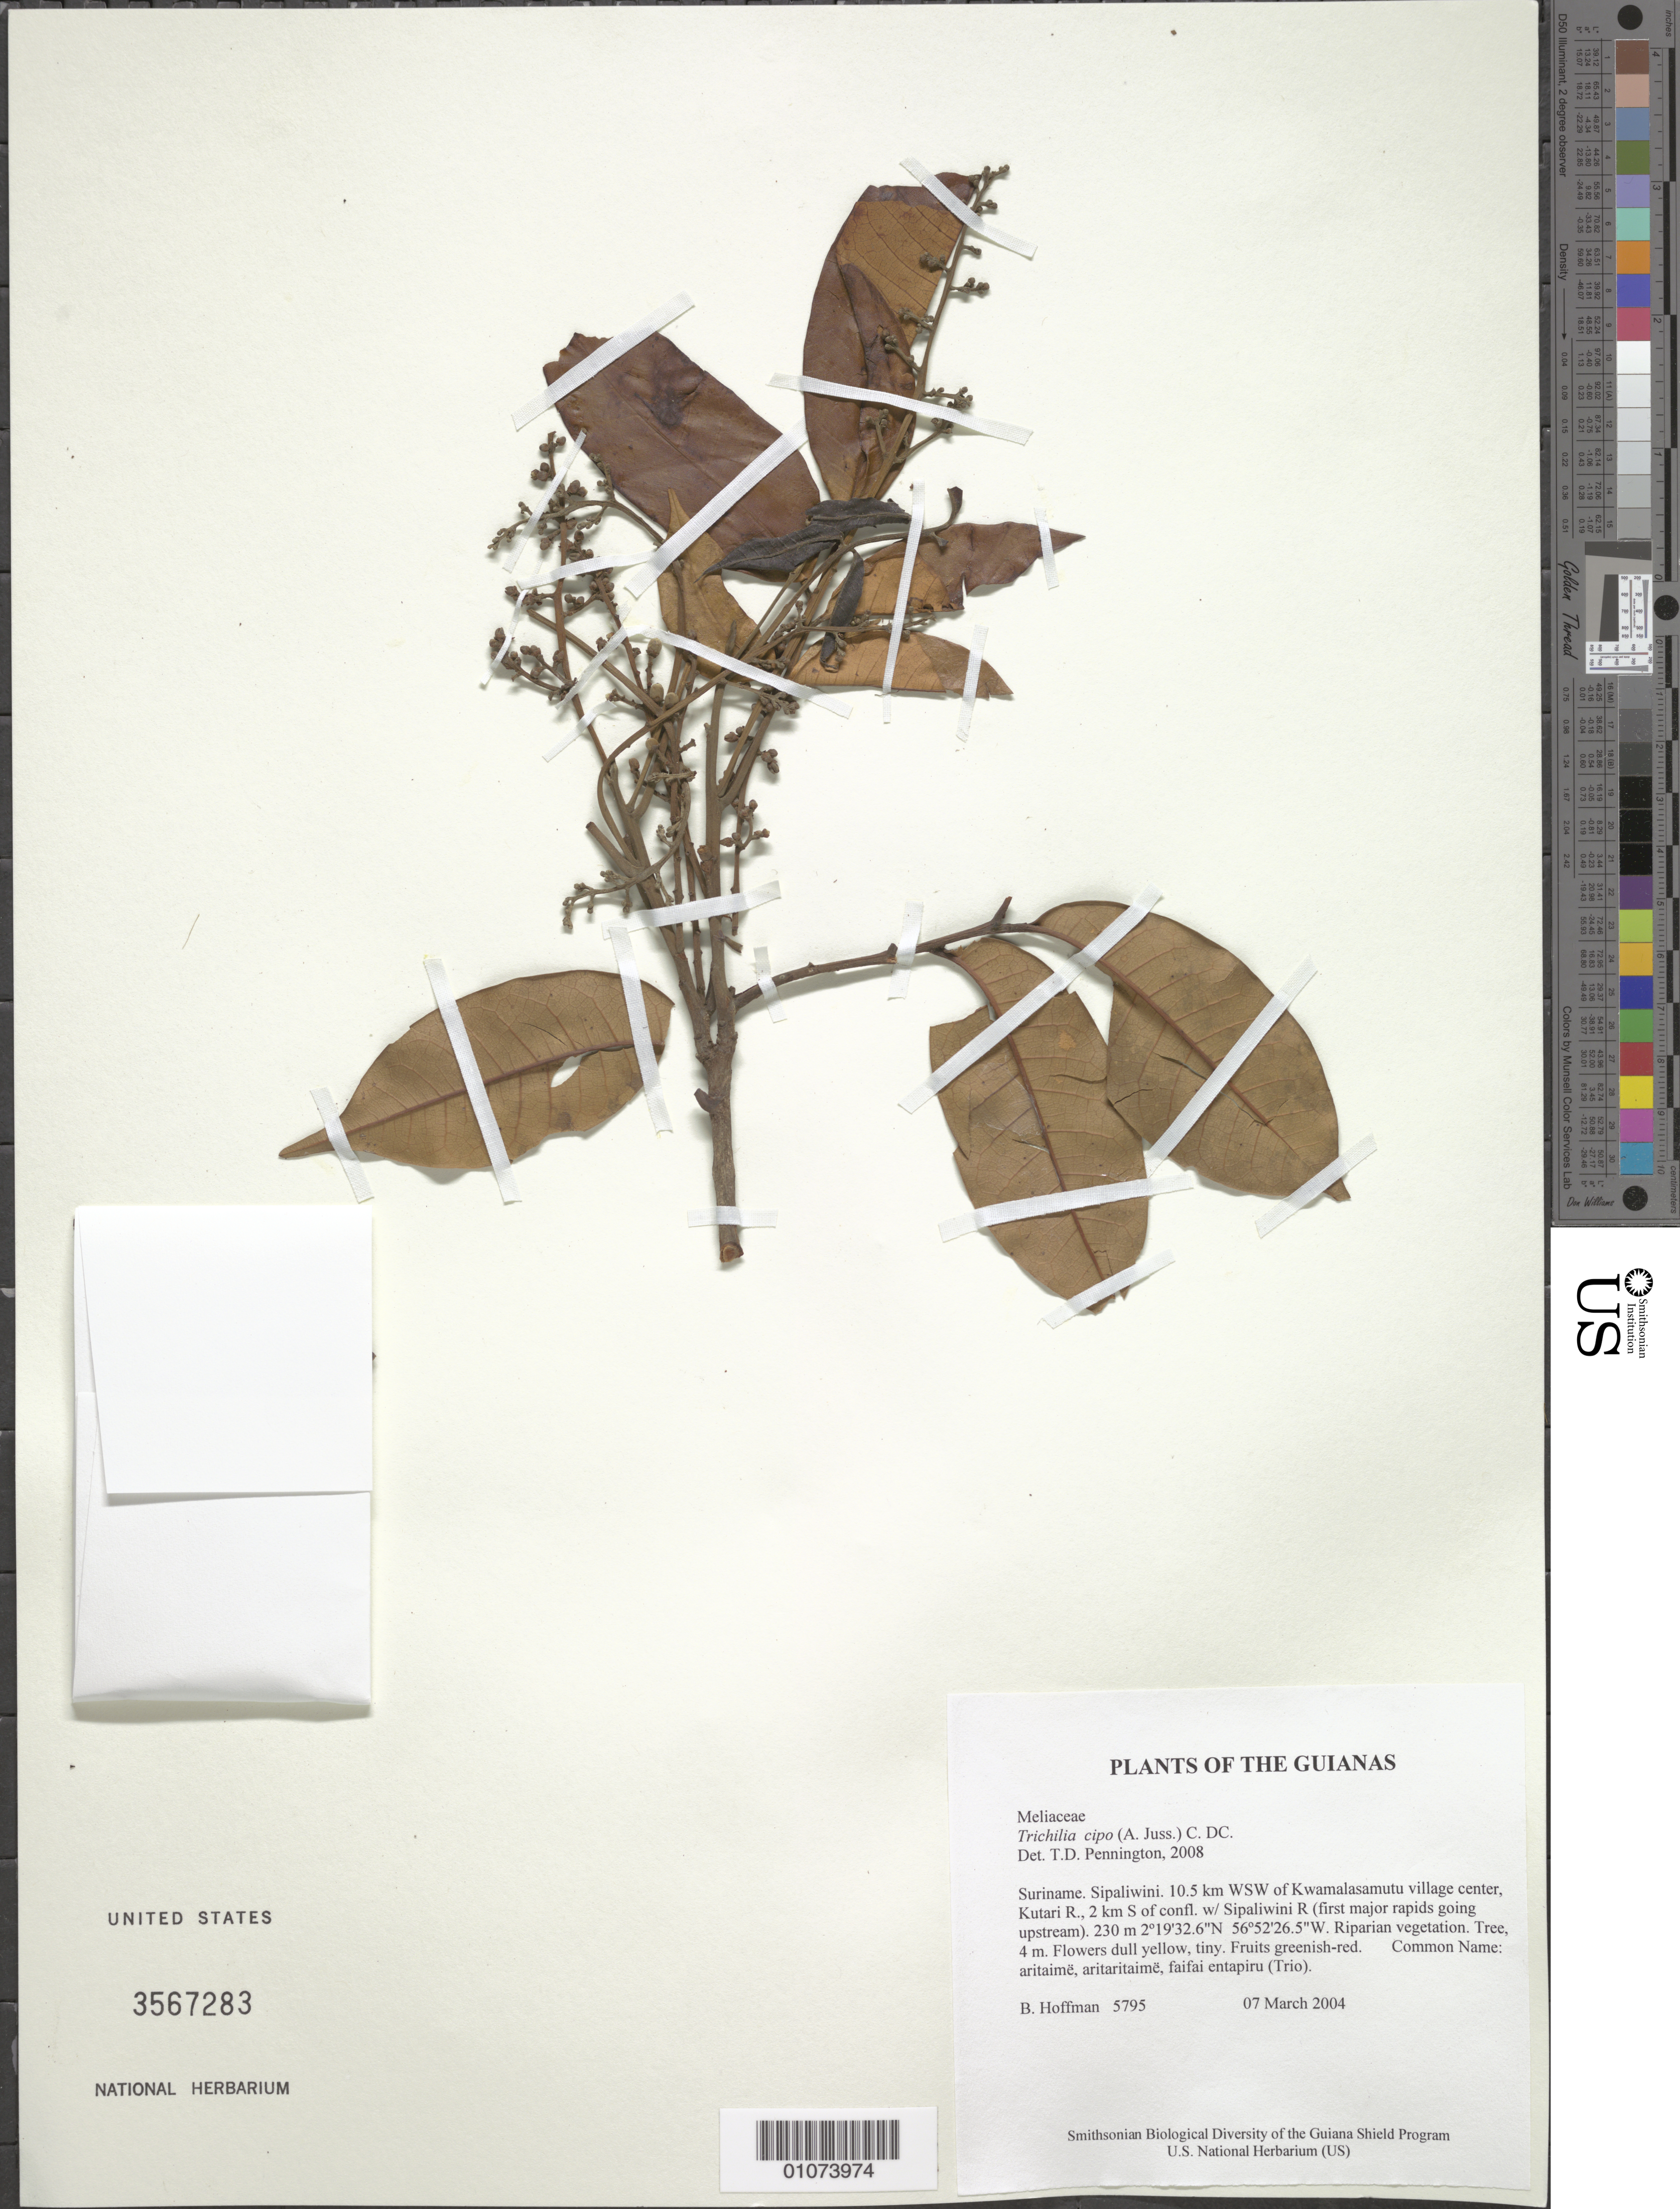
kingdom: Plantae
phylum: Tracheophyta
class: Magnoliopsida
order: Sapindales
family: Meliaceae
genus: Trichilia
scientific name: Trichilia cipo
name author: (A. Juss.) C. DC.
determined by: Pennington, T. D., (K)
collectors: B. Hoffman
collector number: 5795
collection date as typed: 07 March 2004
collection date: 2004-03-07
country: Suriname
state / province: Sipaliwini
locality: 10.5 km WSW of Kwamalasamutu village center, Kutari R., 2 km S of confl. w/ Sipaliwini R (first major rapids going upstream)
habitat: Riparian vegetation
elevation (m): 230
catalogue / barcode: US 3567283